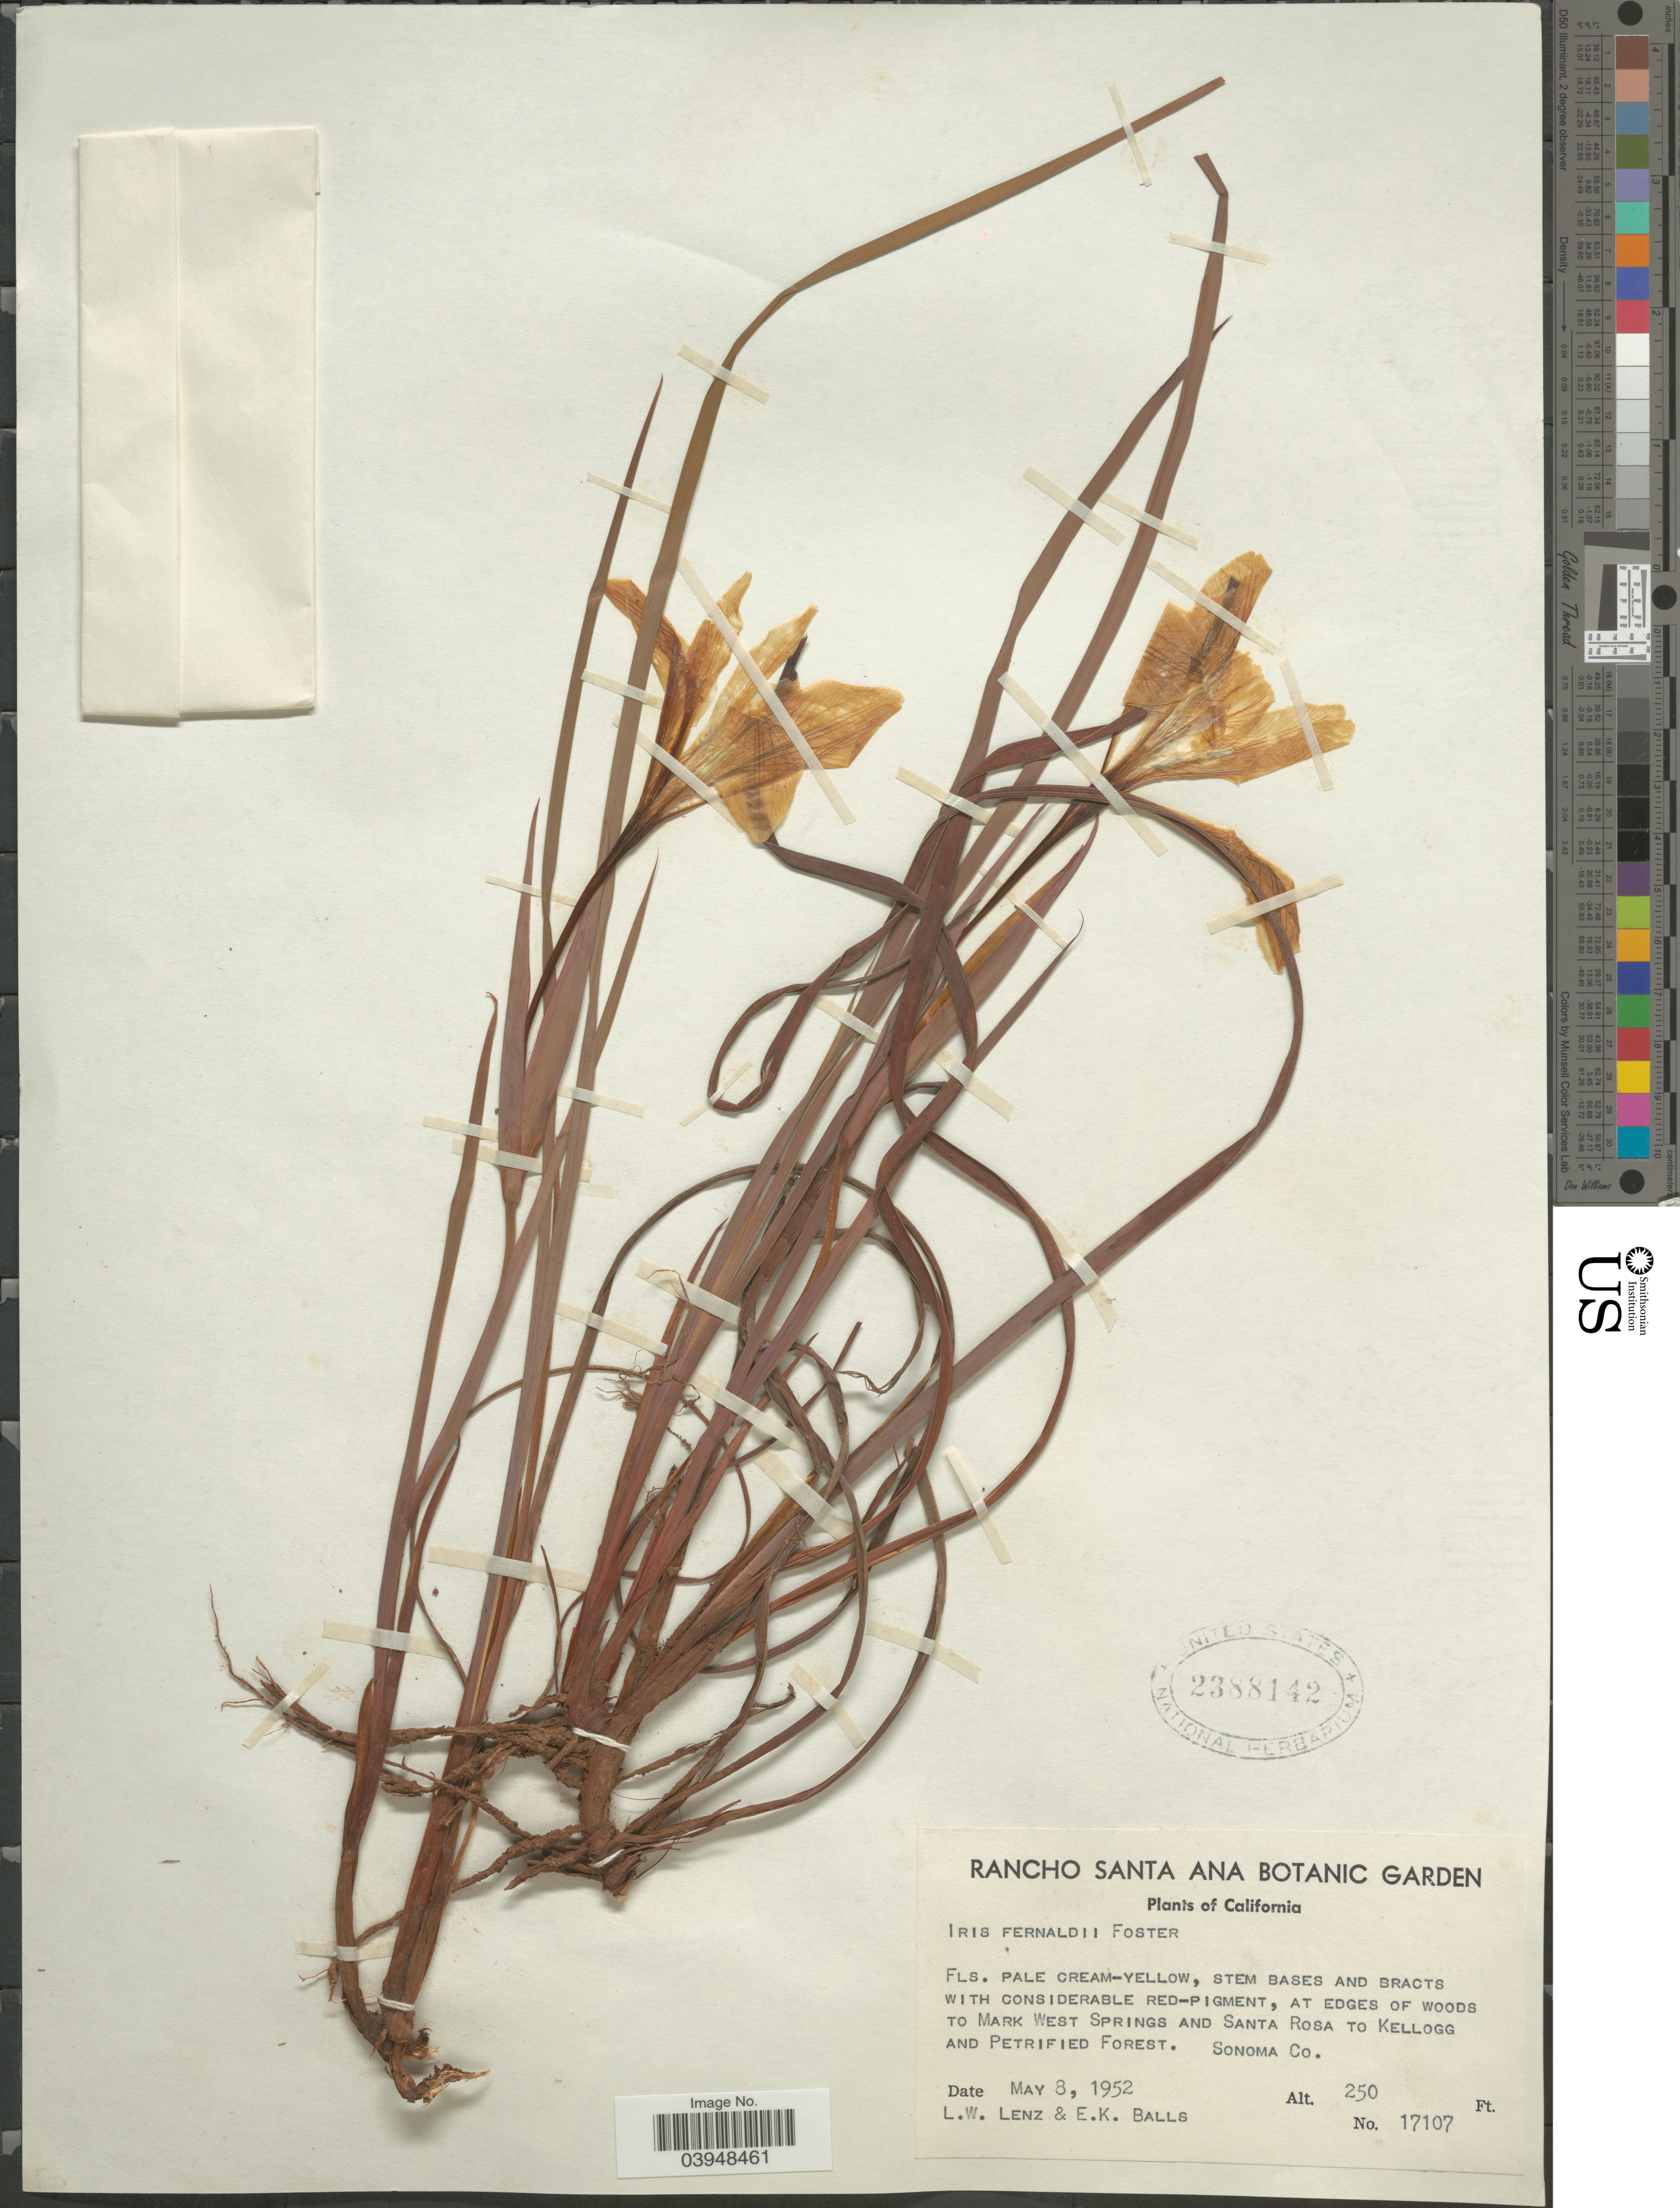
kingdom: Plantae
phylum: Tracheophyta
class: Liliopsida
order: Asparagales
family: Iridaceae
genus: Iris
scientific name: Iris fernaldii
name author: R.C. Foster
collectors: L. Lenz & E. K. Balls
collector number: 17107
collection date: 1952-05-08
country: United States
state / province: California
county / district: Sonoma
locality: At edges of woods to Mark West Springs and Santa Rosa to Kellogg and Petrified Forest. Sonoma Co.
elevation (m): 76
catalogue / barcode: US 2388142